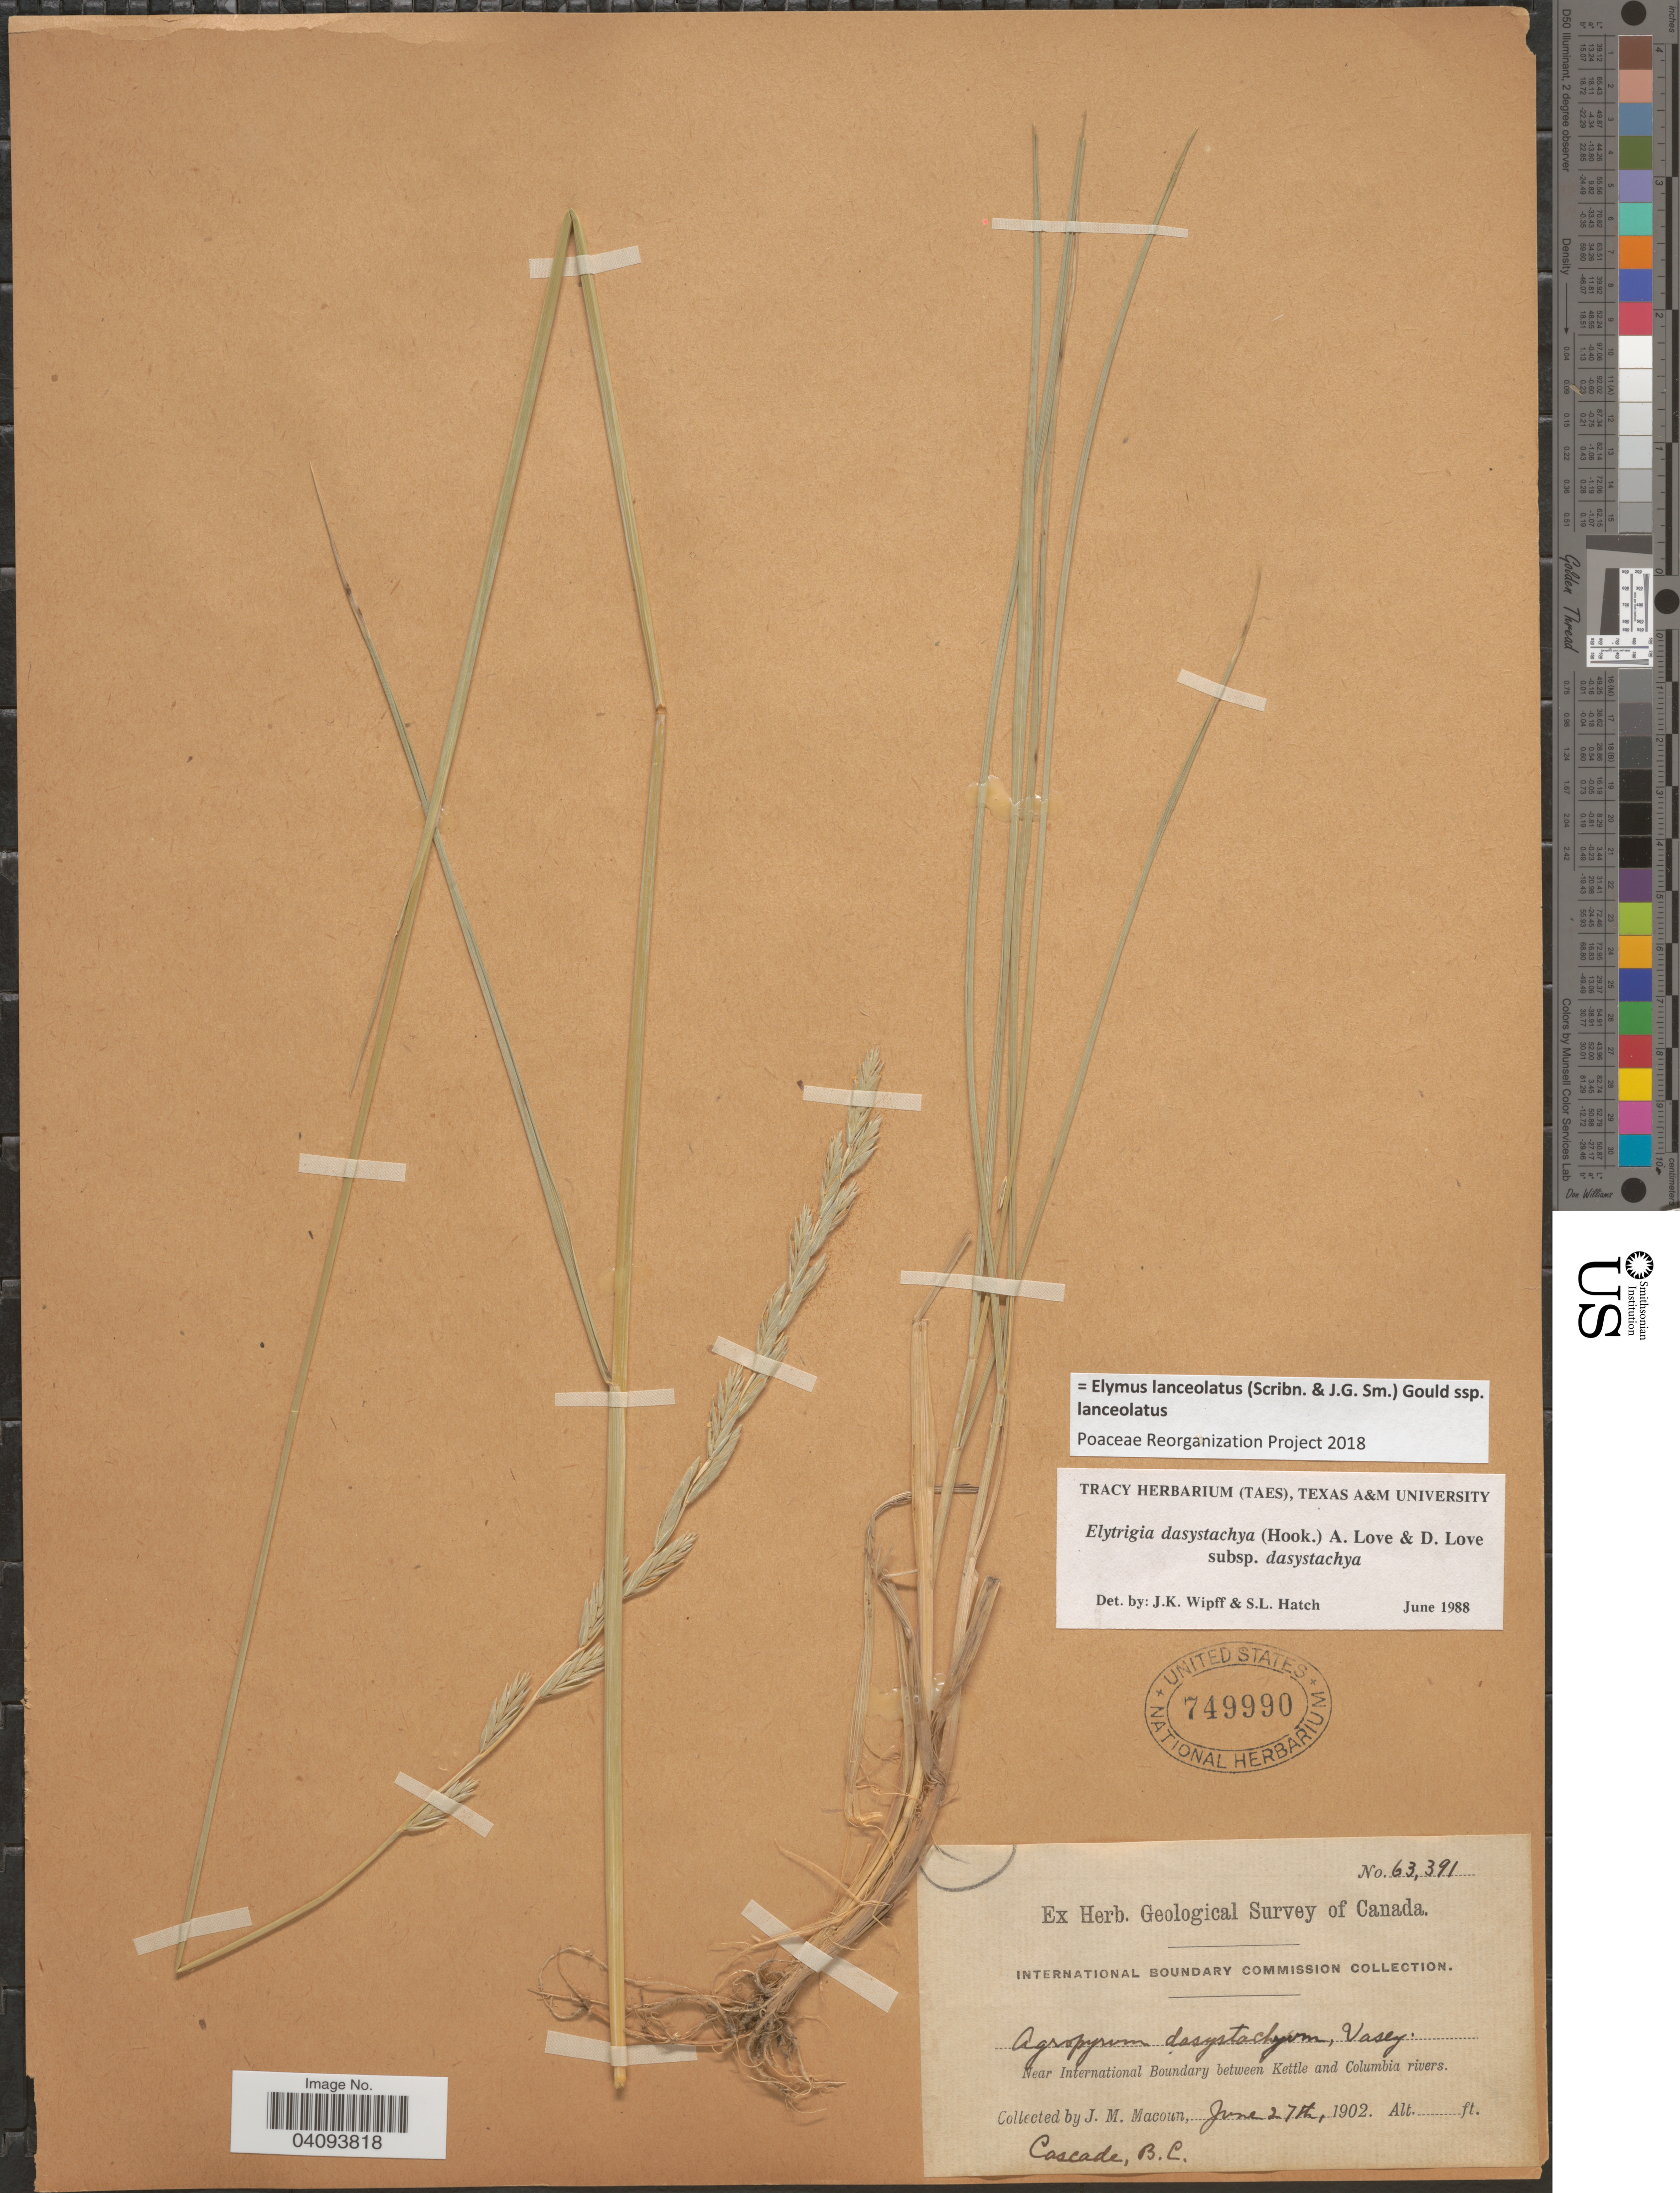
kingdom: Plantae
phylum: Tracheophyta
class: Liliopsida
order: Poales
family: Poaceae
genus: Elymus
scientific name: Elymus lanceolatus subsp. lanceolatus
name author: (Scribn. & J.G. Sm.) Gould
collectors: J. M. Macoun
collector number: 63391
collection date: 1902-06-27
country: Canada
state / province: British Columbia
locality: Geological Survey of Canada. Near International Boundary between Kettle and Columbia rivers. Cascade.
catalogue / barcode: US 749990